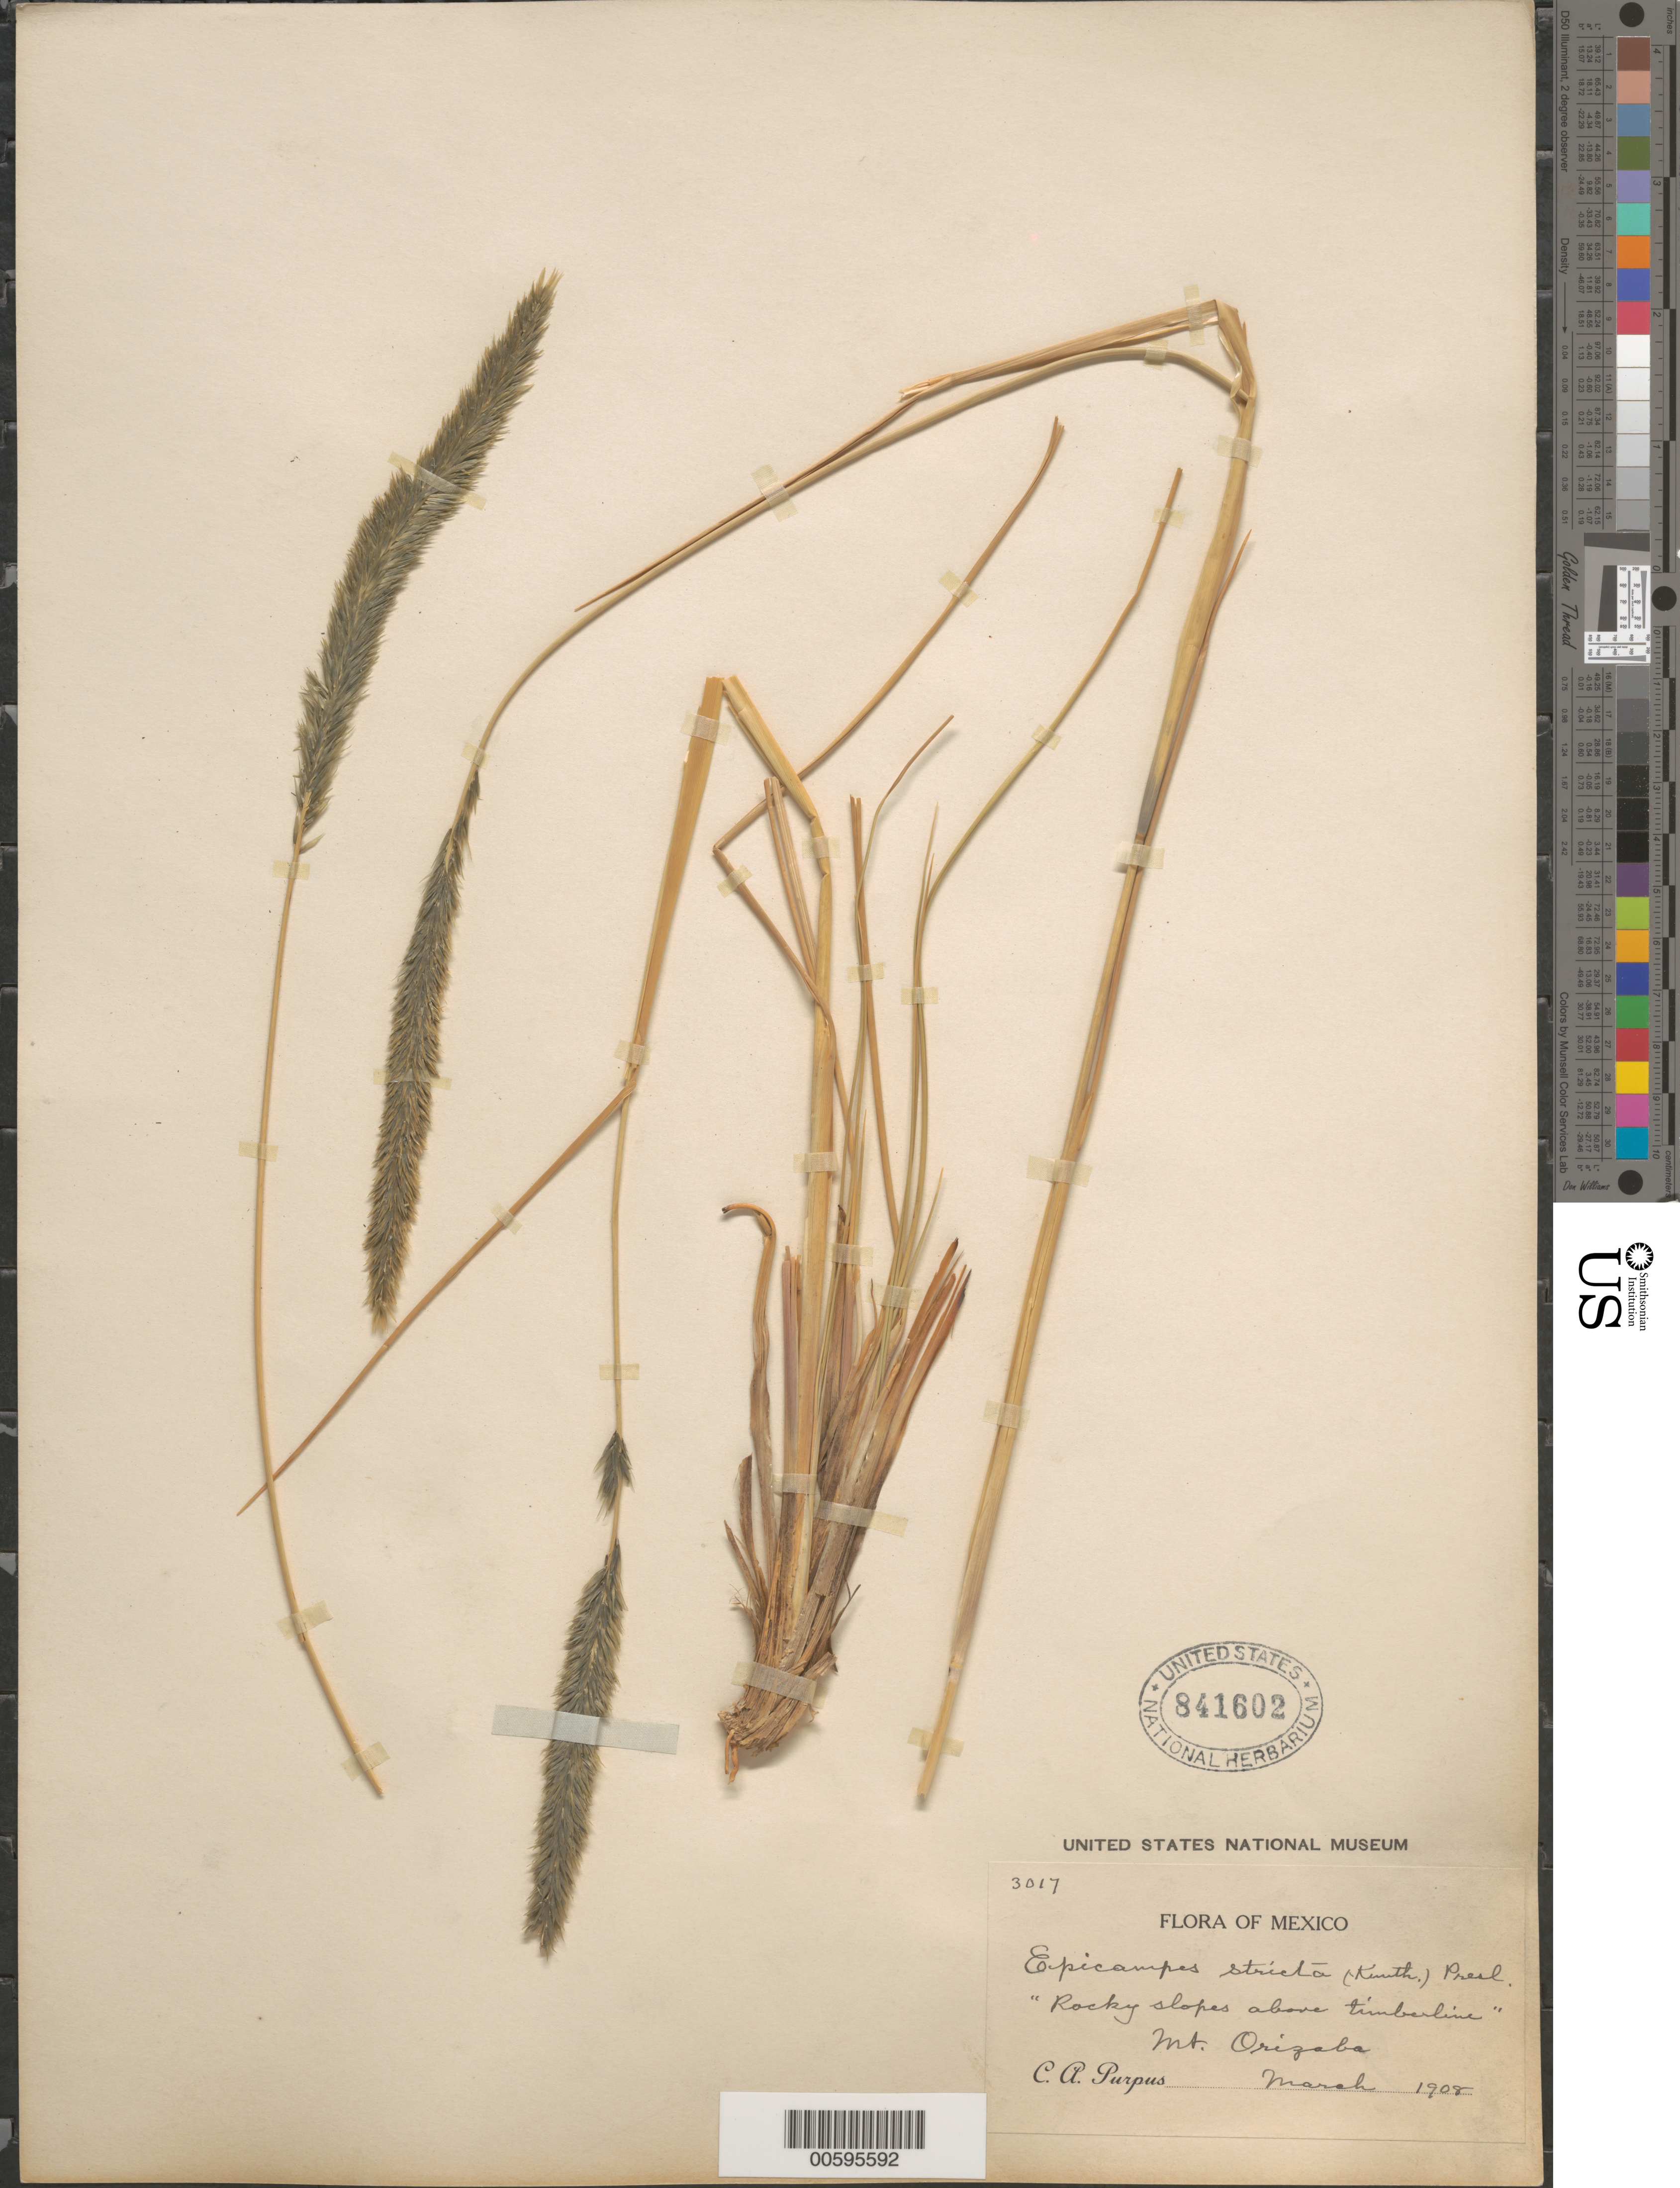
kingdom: Plantae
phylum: Tracheophyta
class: Liliopsida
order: Poales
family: Poaceae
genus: Muhlenbergia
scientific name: Muhlenbergia nigra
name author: Hitchc.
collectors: C. A. Purpus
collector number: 3017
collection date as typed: Mar 1908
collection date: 1908-03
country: Mexico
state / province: Veracruz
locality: Mt. Orizaba.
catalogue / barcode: US 841602